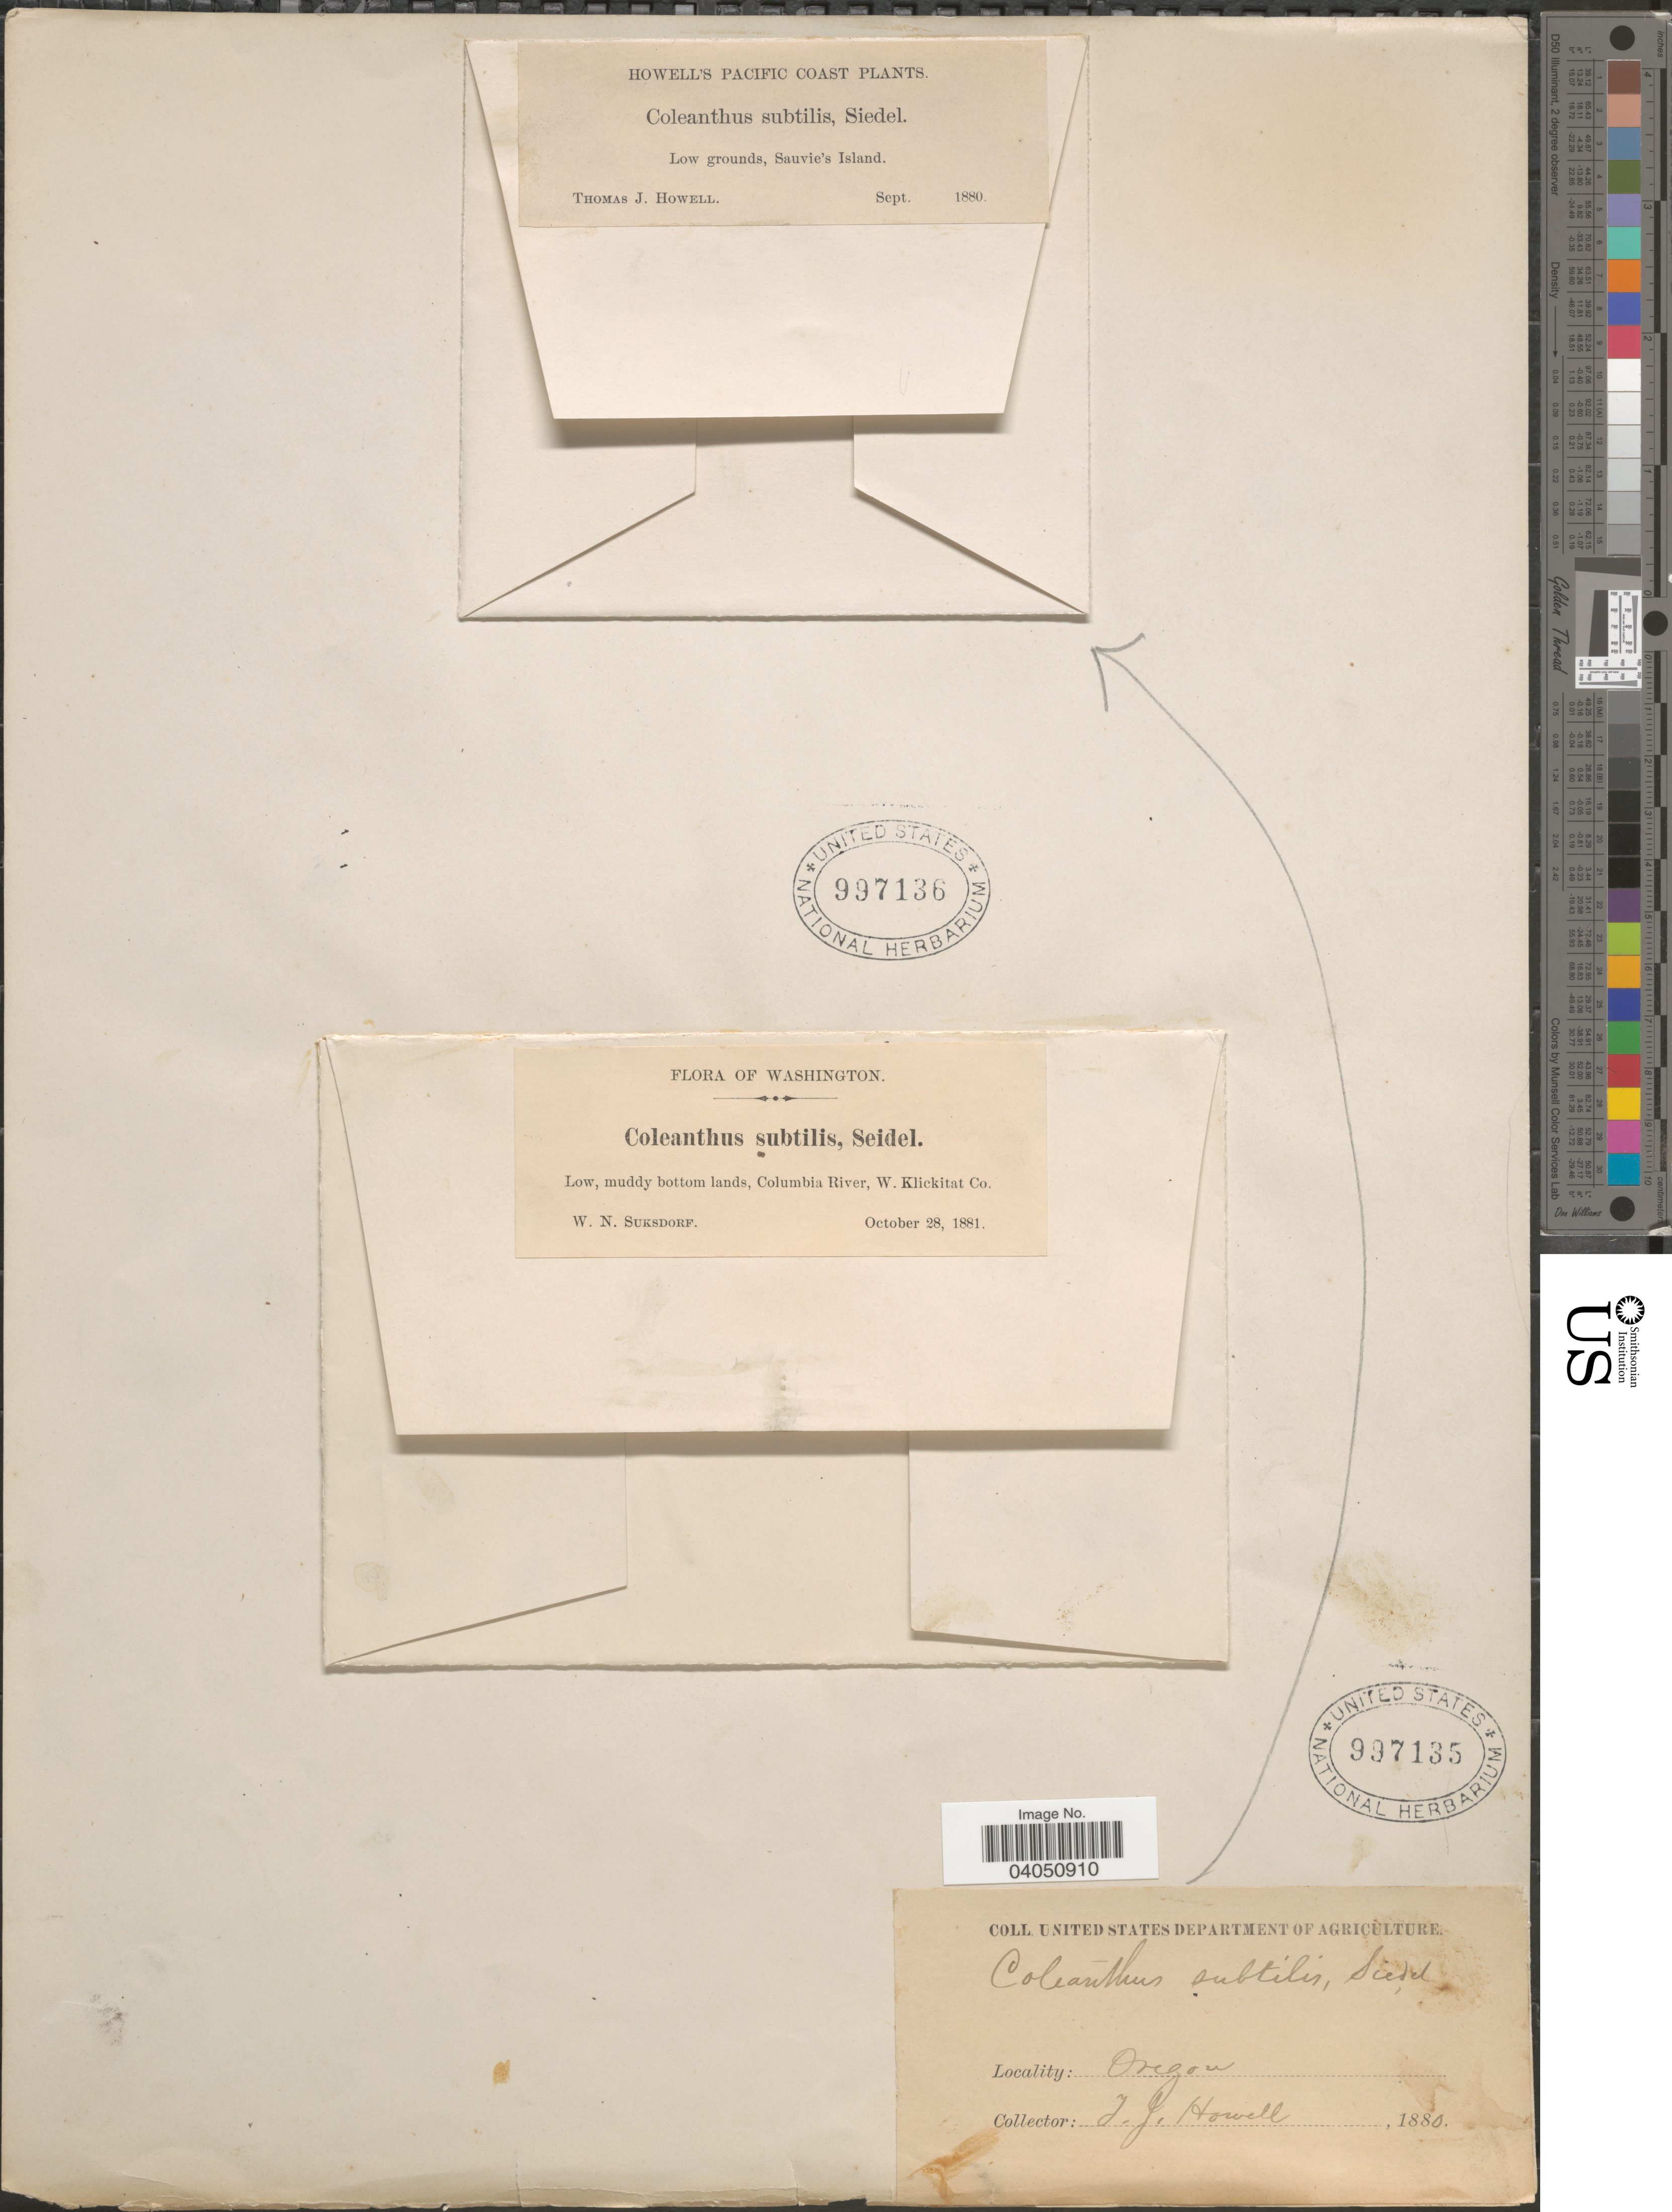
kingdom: Plantae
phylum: Tracheophyta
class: Liliopsida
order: Poales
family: Poaceae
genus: Coleanthus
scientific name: Coleanthus subtilis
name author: (Tratt.) Seidl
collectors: T. J. Howell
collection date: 1880-09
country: United States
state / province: Oregon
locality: Pacific Coast. Sauvie's Island.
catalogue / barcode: US 997135